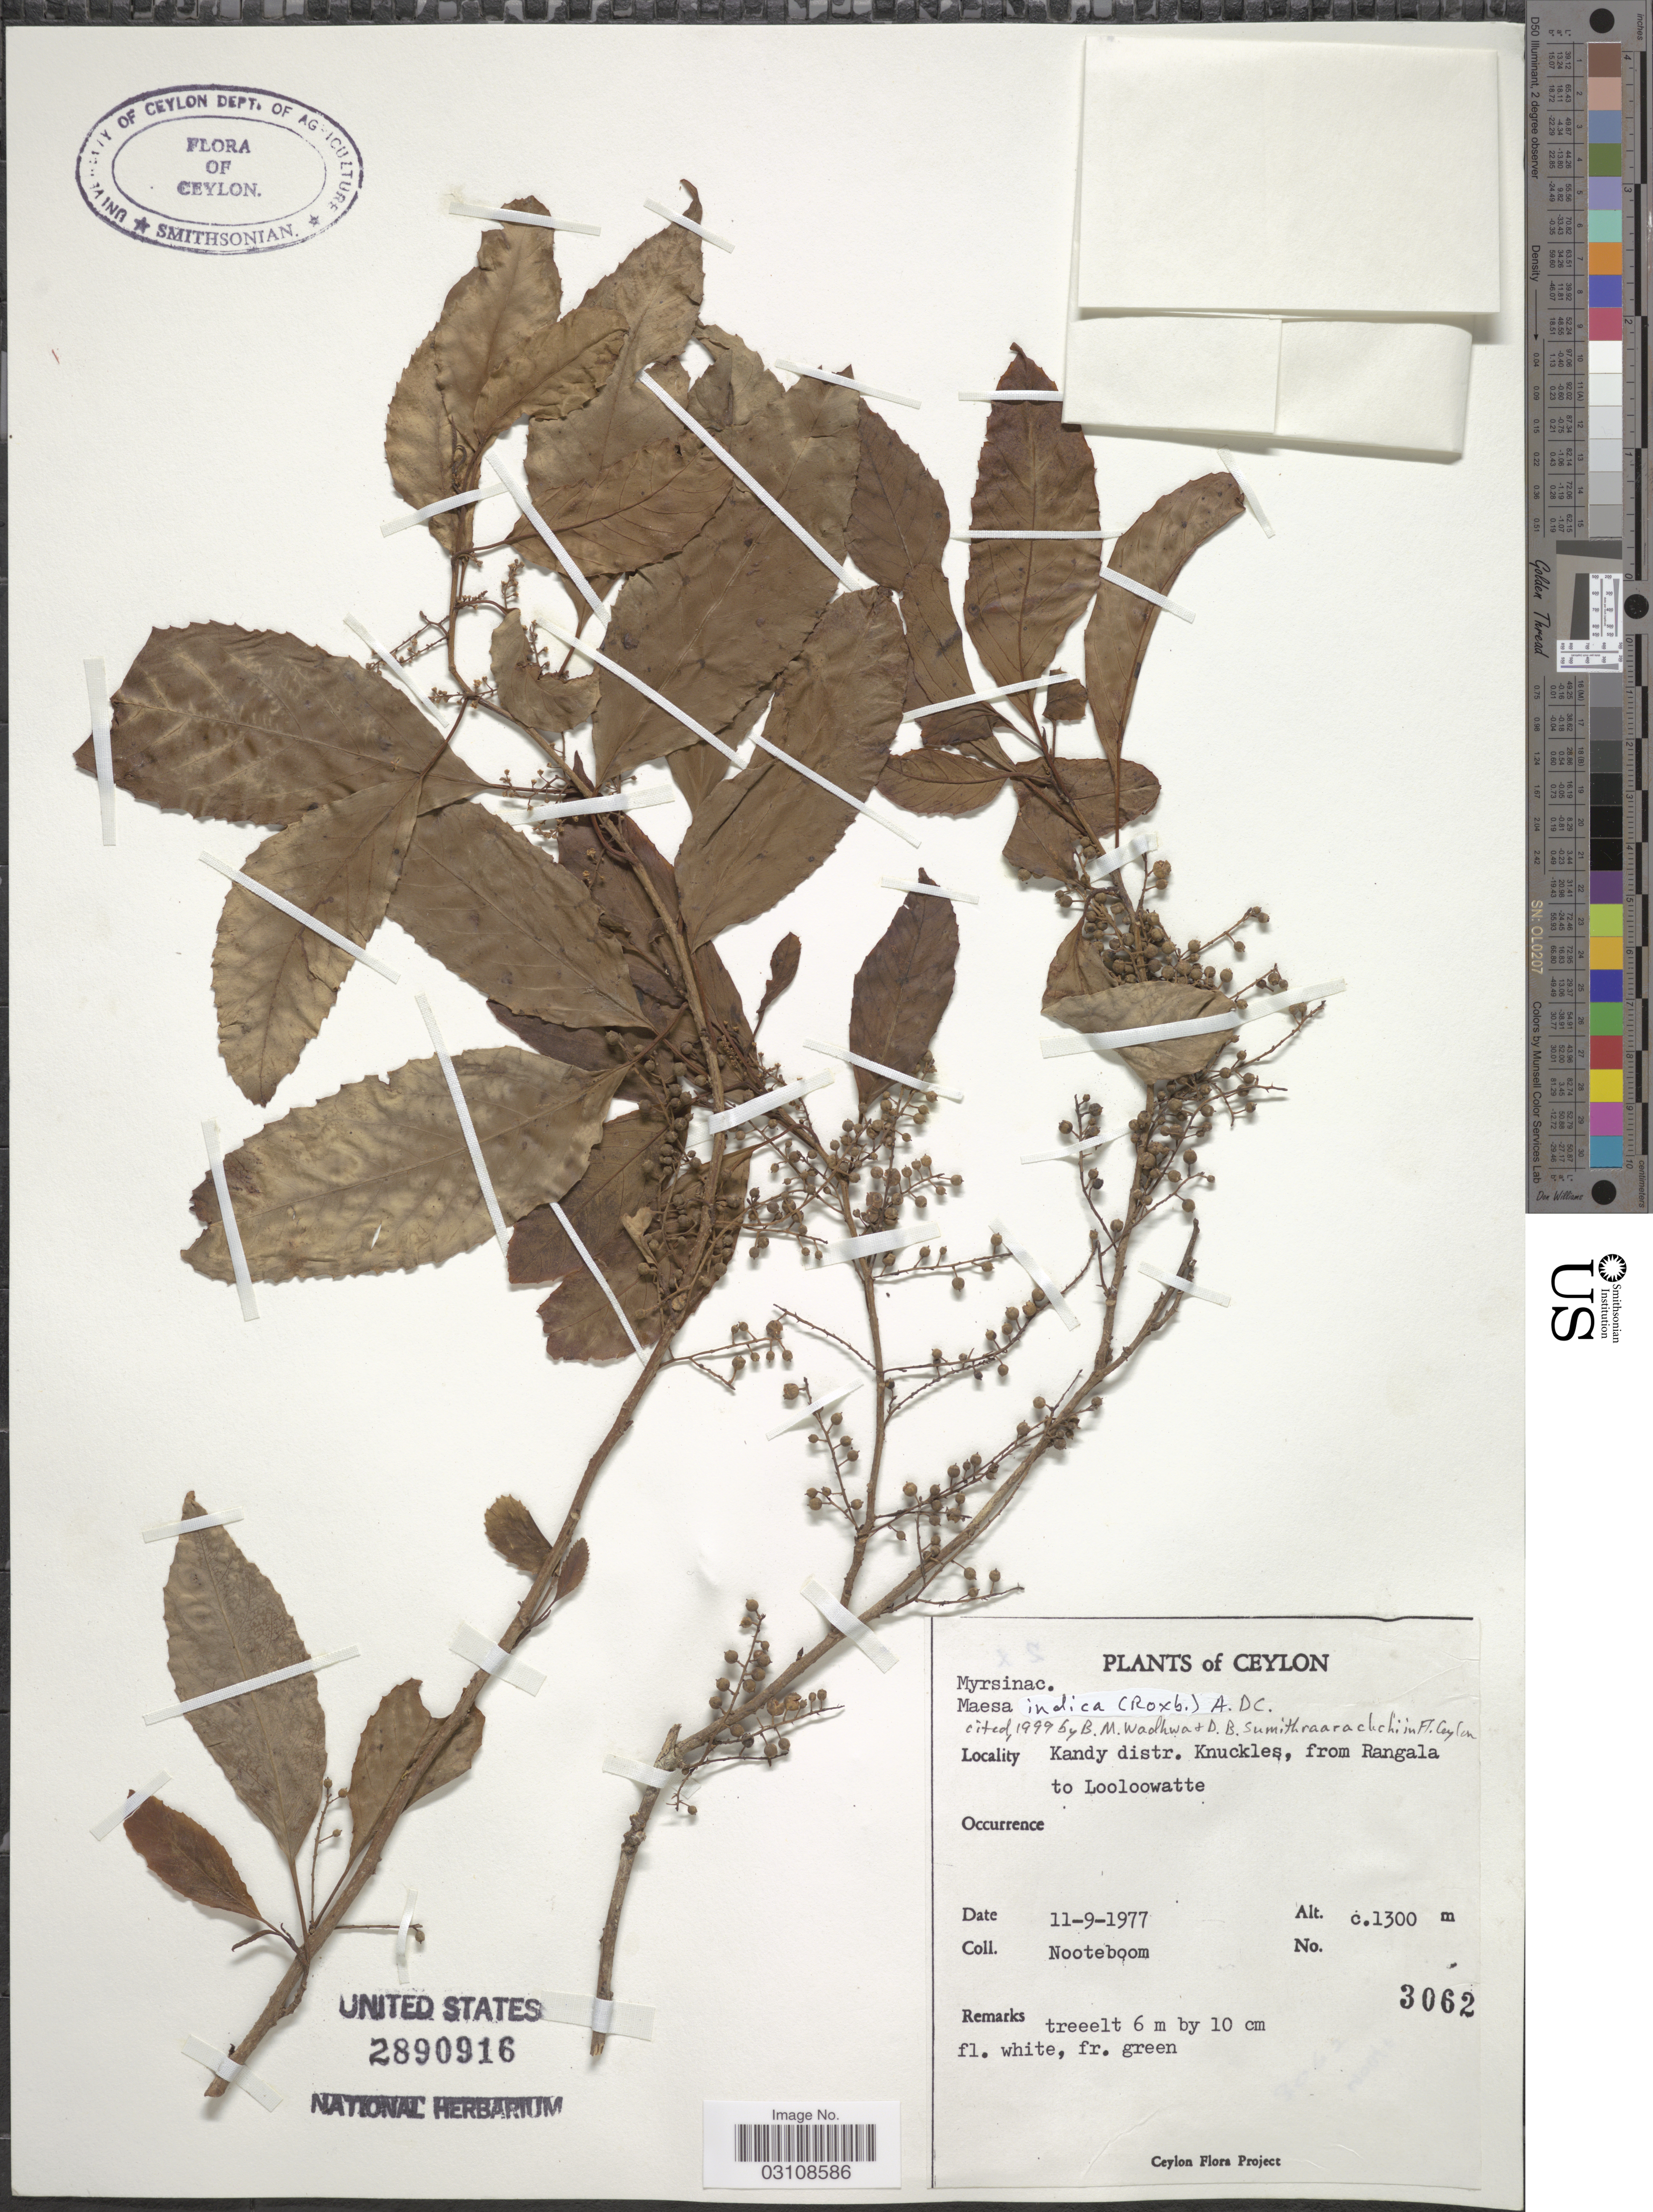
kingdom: Plantae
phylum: Tracheophyta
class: Magnoliopsida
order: Ericales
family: Primulaceae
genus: Maesa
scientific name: Maesa indica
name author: (Roxb.) A. DC.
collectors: Nooteboom, --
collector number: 3062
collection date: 1977-09-11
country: Sri Lanka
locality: Ceylon. Kandy distr. Knuckles, from Rangala to Looloowatte.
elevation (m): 1300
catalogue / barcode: US 2890916